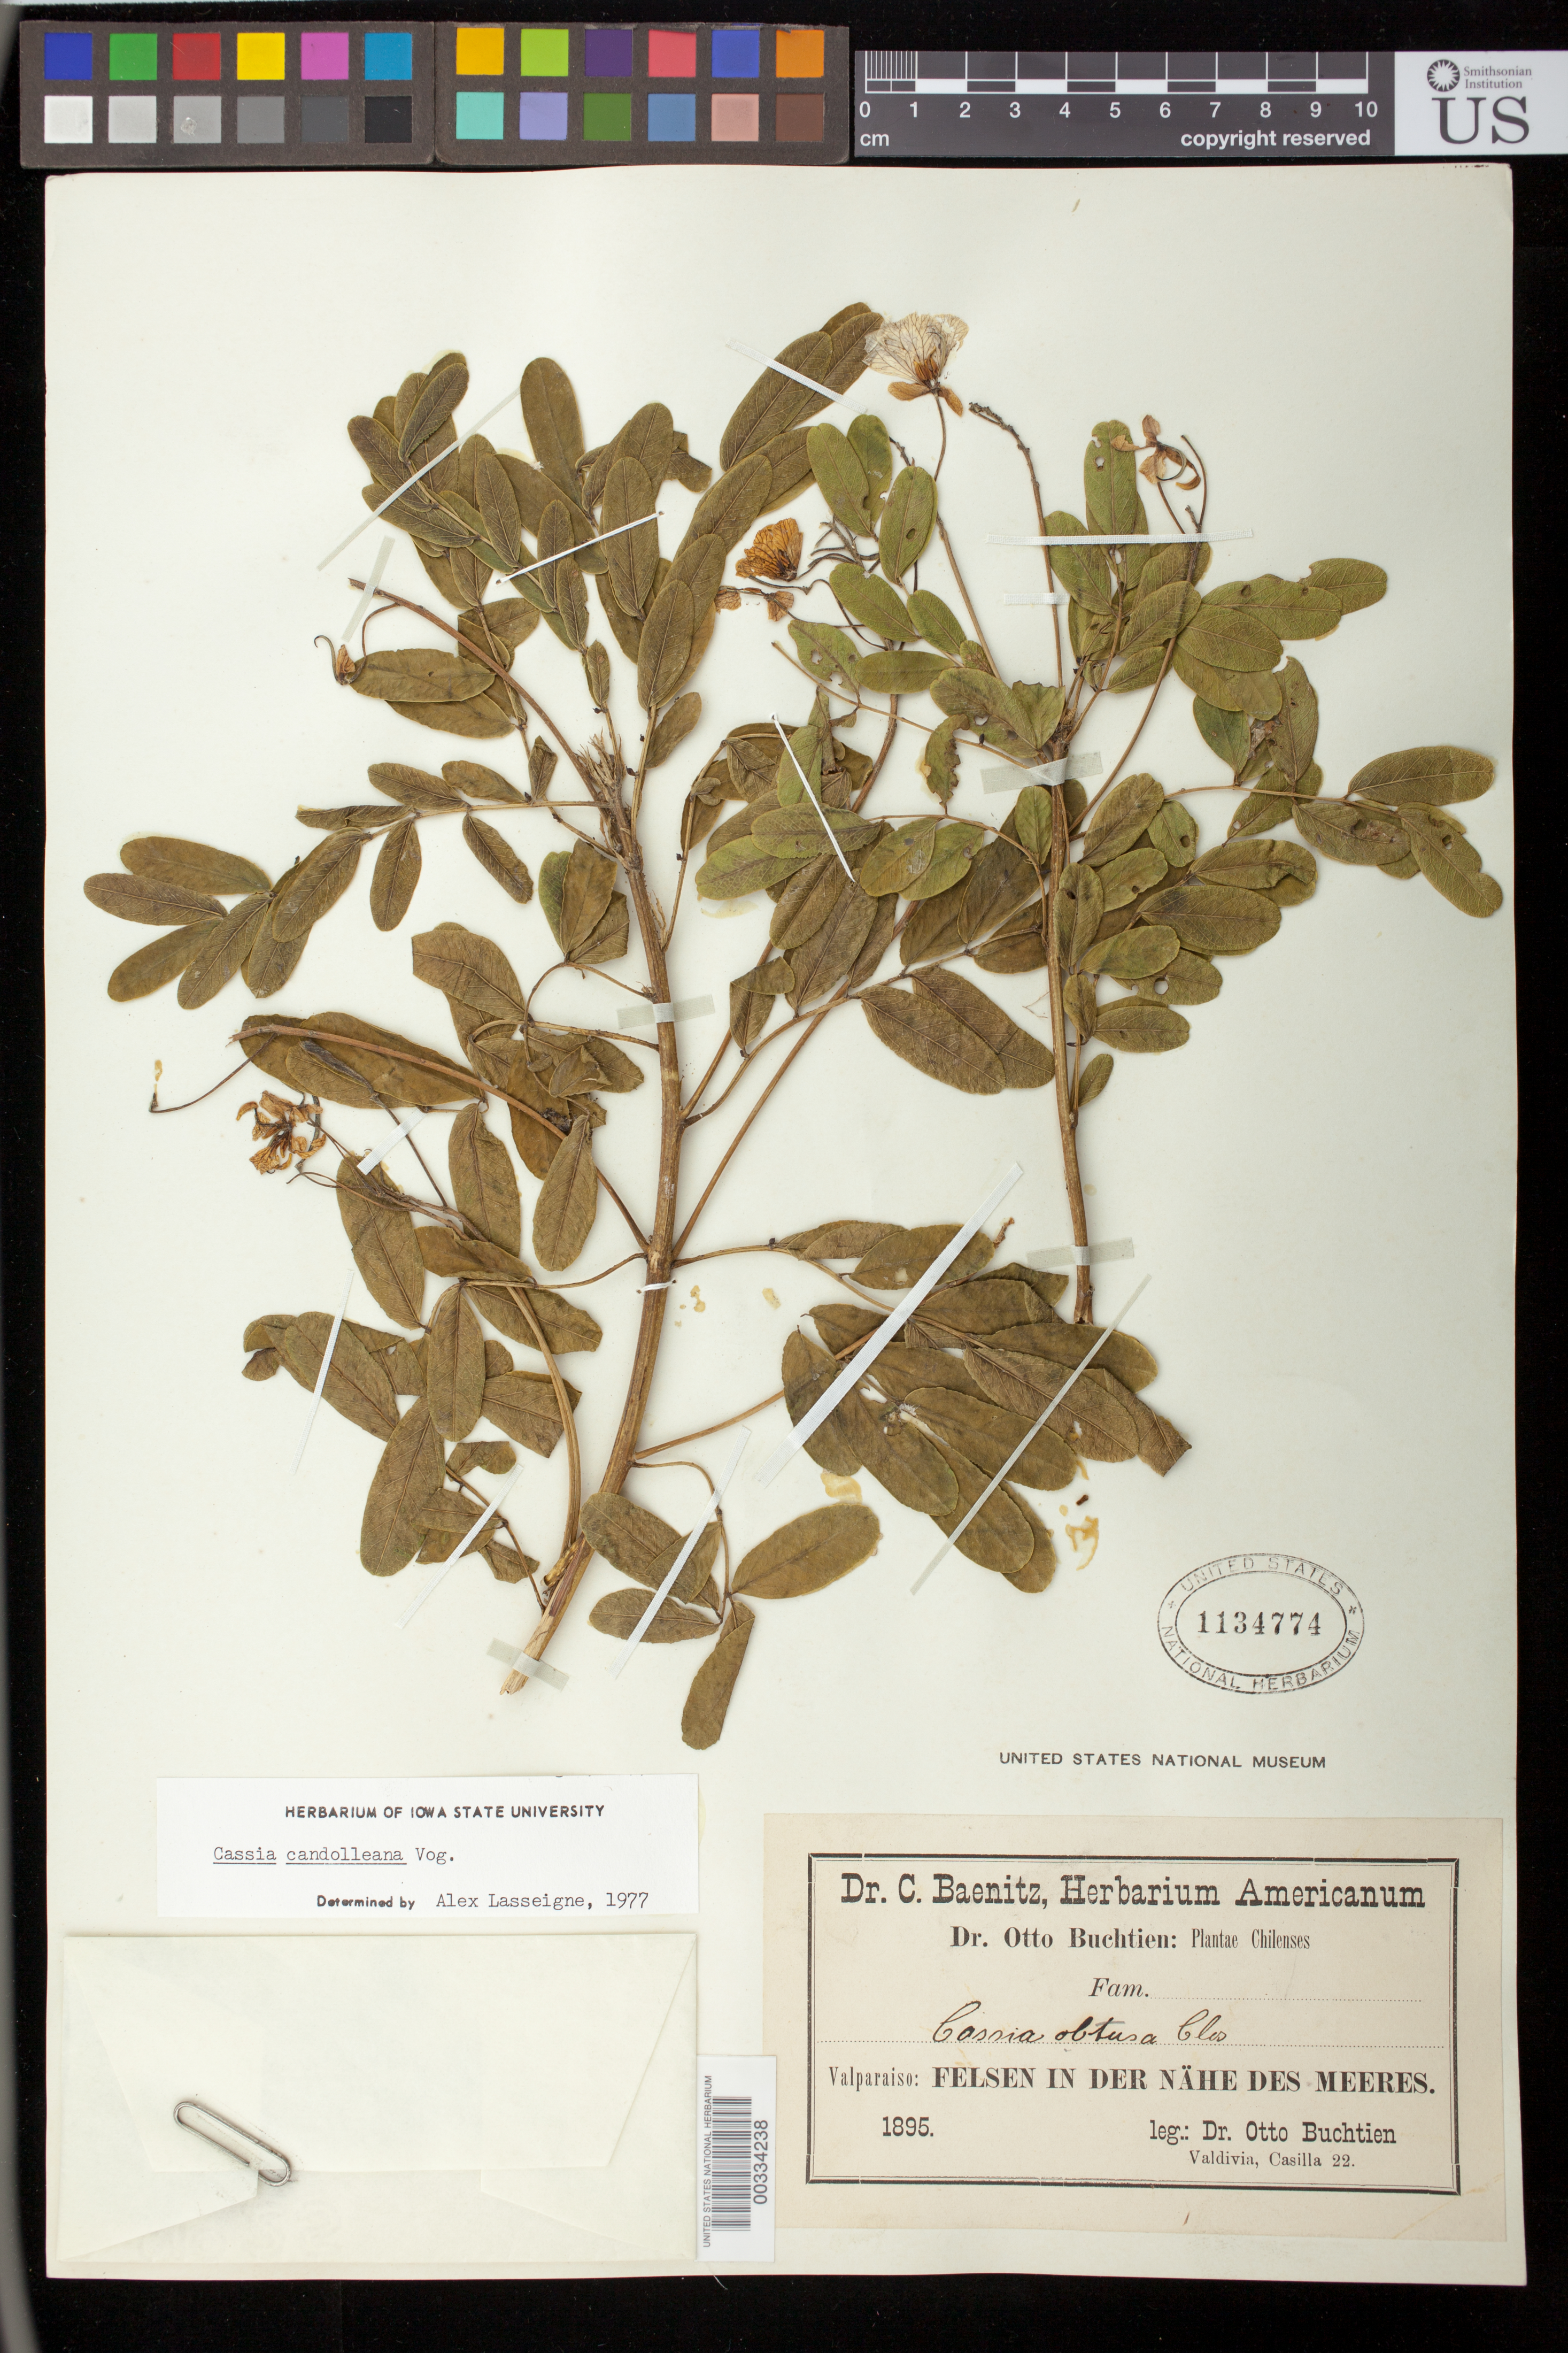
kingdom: Plantae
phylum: Tracheophyta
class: Magnoliopsida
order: Fabales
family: Fabaceae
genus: Senna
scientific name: Senna candolleana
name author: (Vogel) H.S. Irwin & Barneby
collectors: O. Buchtien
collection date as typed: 1895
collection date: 1895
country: Chile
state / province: Valparaíso (V)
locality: Cliff in the vicinity of the seashore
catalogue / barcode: US 1134774